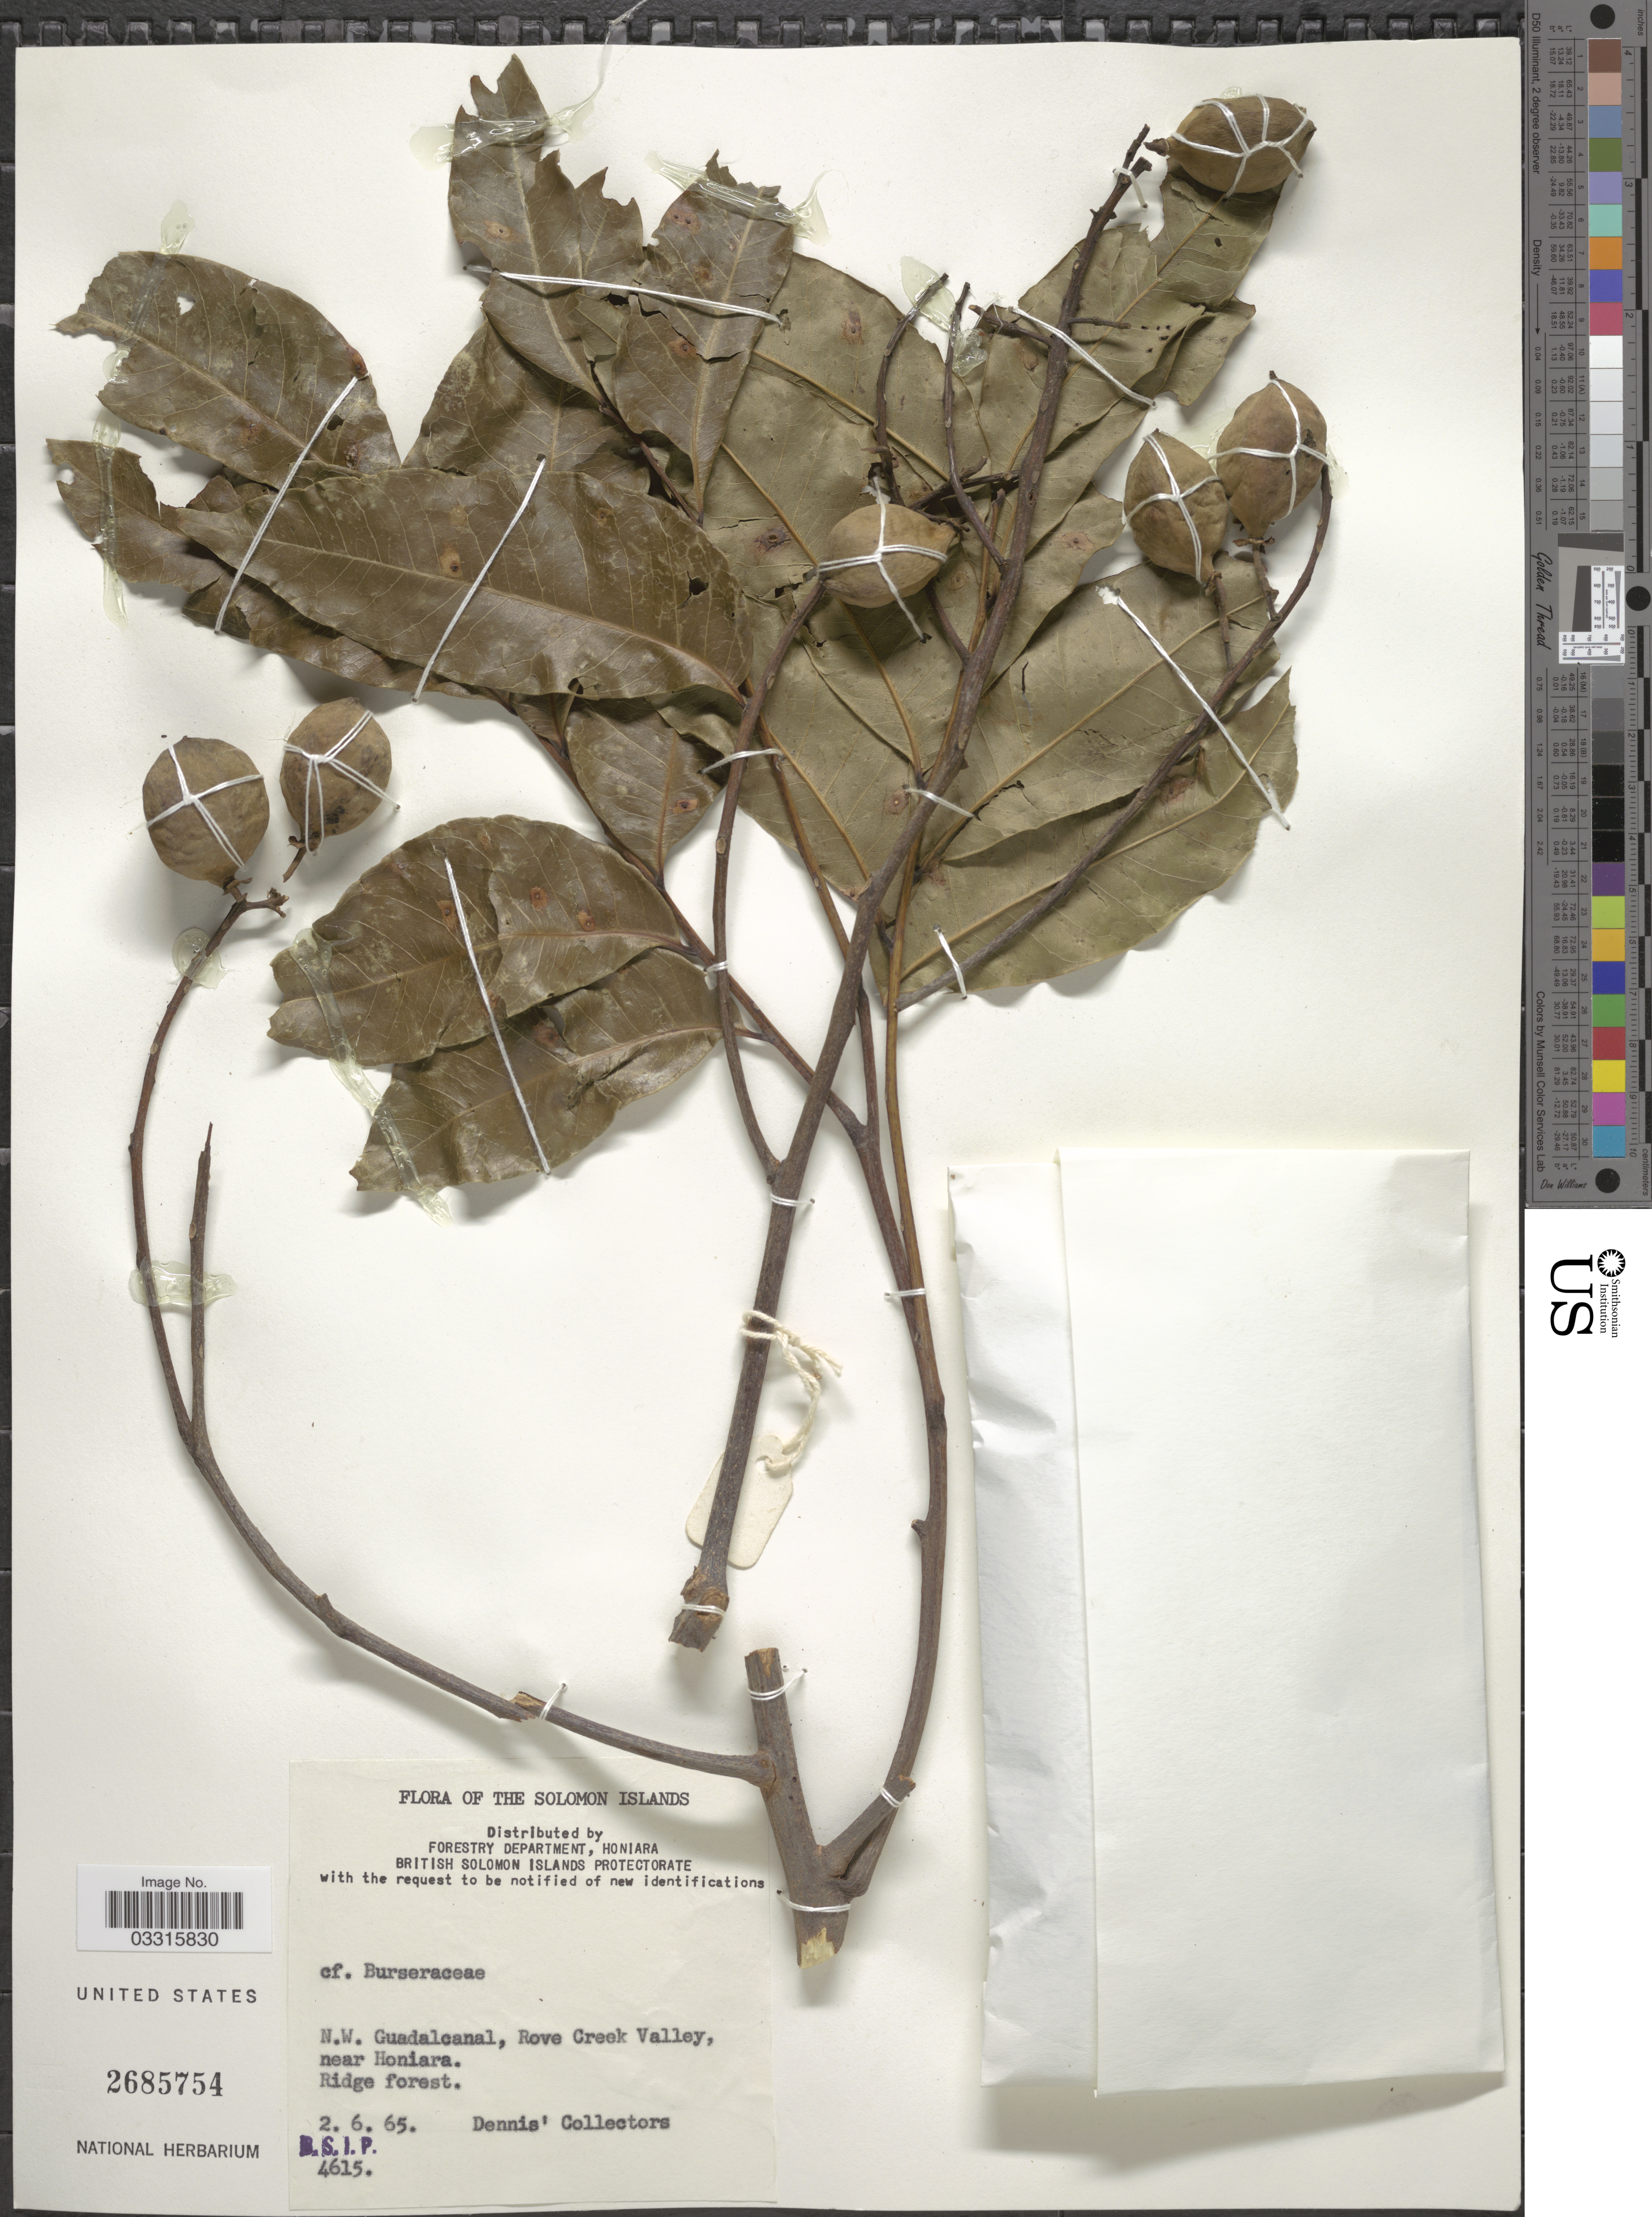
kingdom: Plantae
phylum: Tracheophyta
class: Magnoliopsida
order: Sapindales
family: Burseraceae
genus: Canarium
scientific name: Canarium sp.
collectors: Dennis' Collectors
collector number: BSIP4615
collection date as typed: Transcribed d/m/y: 2/6/65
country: Solomon Islands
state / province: Solomon Islands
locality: N.W. Guadalcanal, Rove Creek Valley, near Honiara.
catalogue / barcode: US 2685754